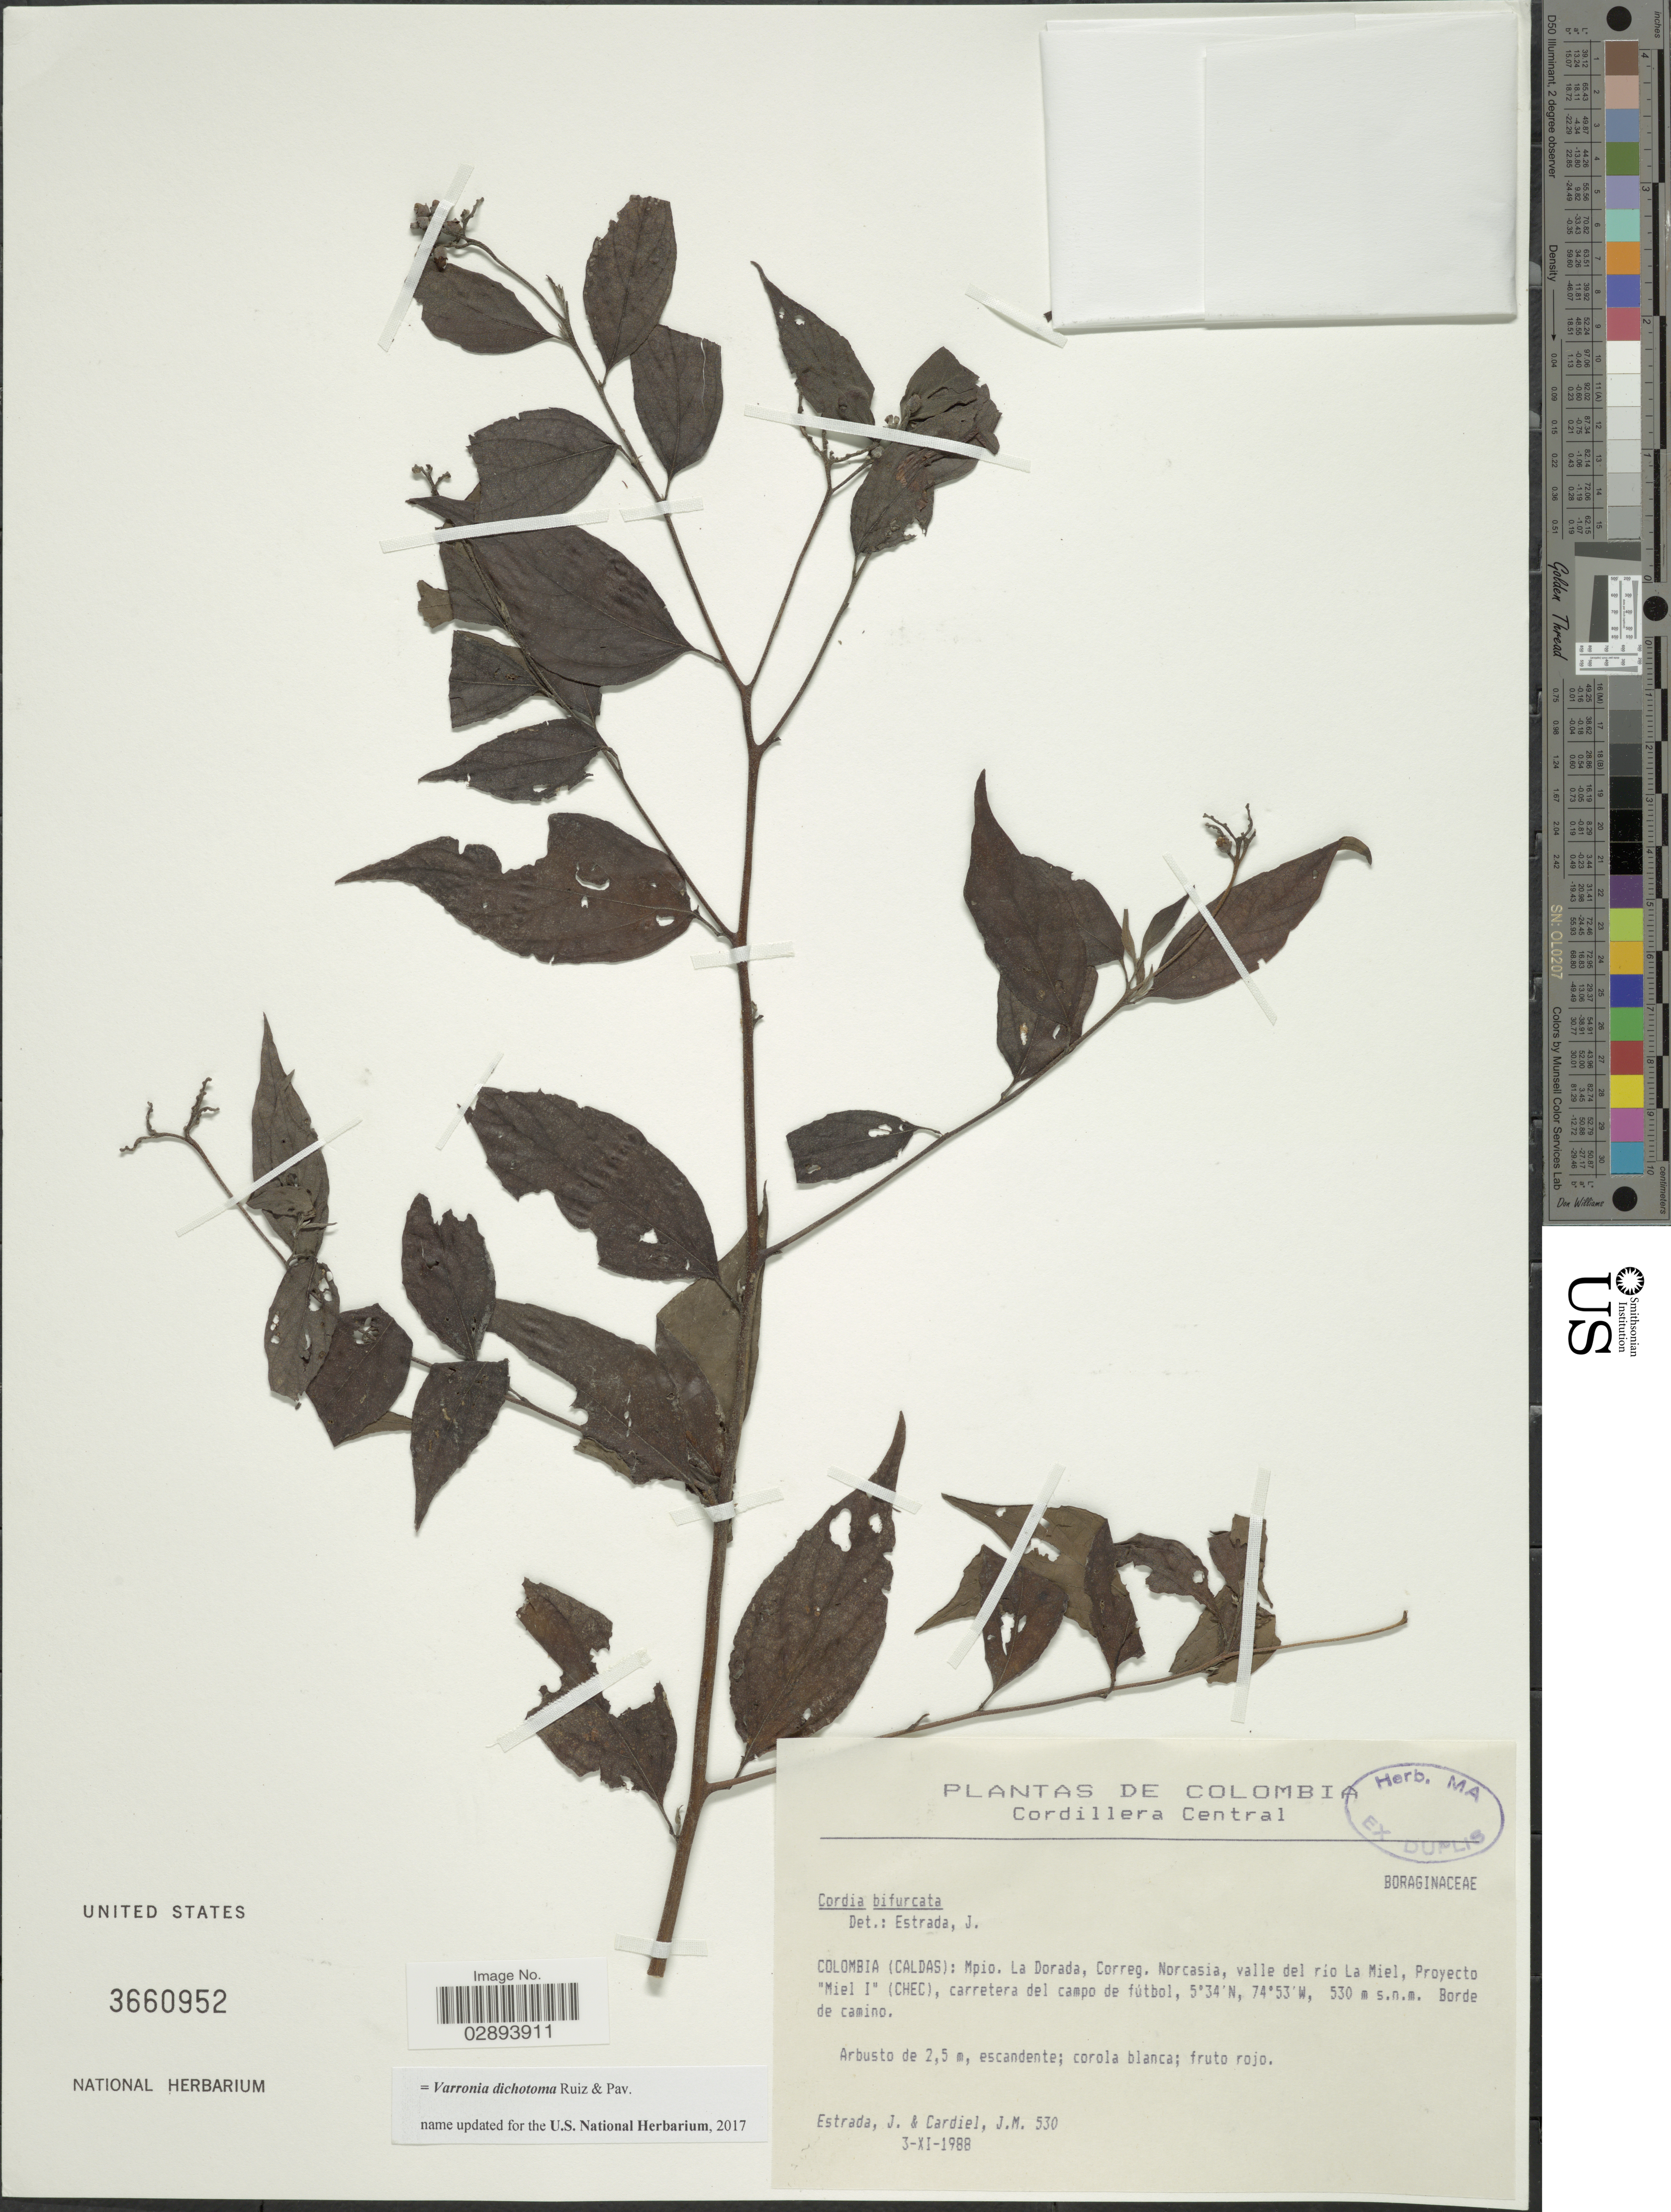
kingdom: Plantae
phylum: Tracheophyta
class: Magnoliopsida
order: Boraginales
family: Cordiaceae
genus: Varronia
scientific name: Varronia dichotoma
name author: Ruiz & Pav.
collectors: J. Estrada & J. Cardiel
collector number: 530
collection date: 1988-11-03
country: Colombia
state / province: Caldas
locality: Mpio. La Dorada, Correg. Norcasia, valle del rio La Miel, Proyecto "Miel I" (Chec), carretera del campo de fútbol.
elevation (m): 530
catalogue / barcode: US 3660952